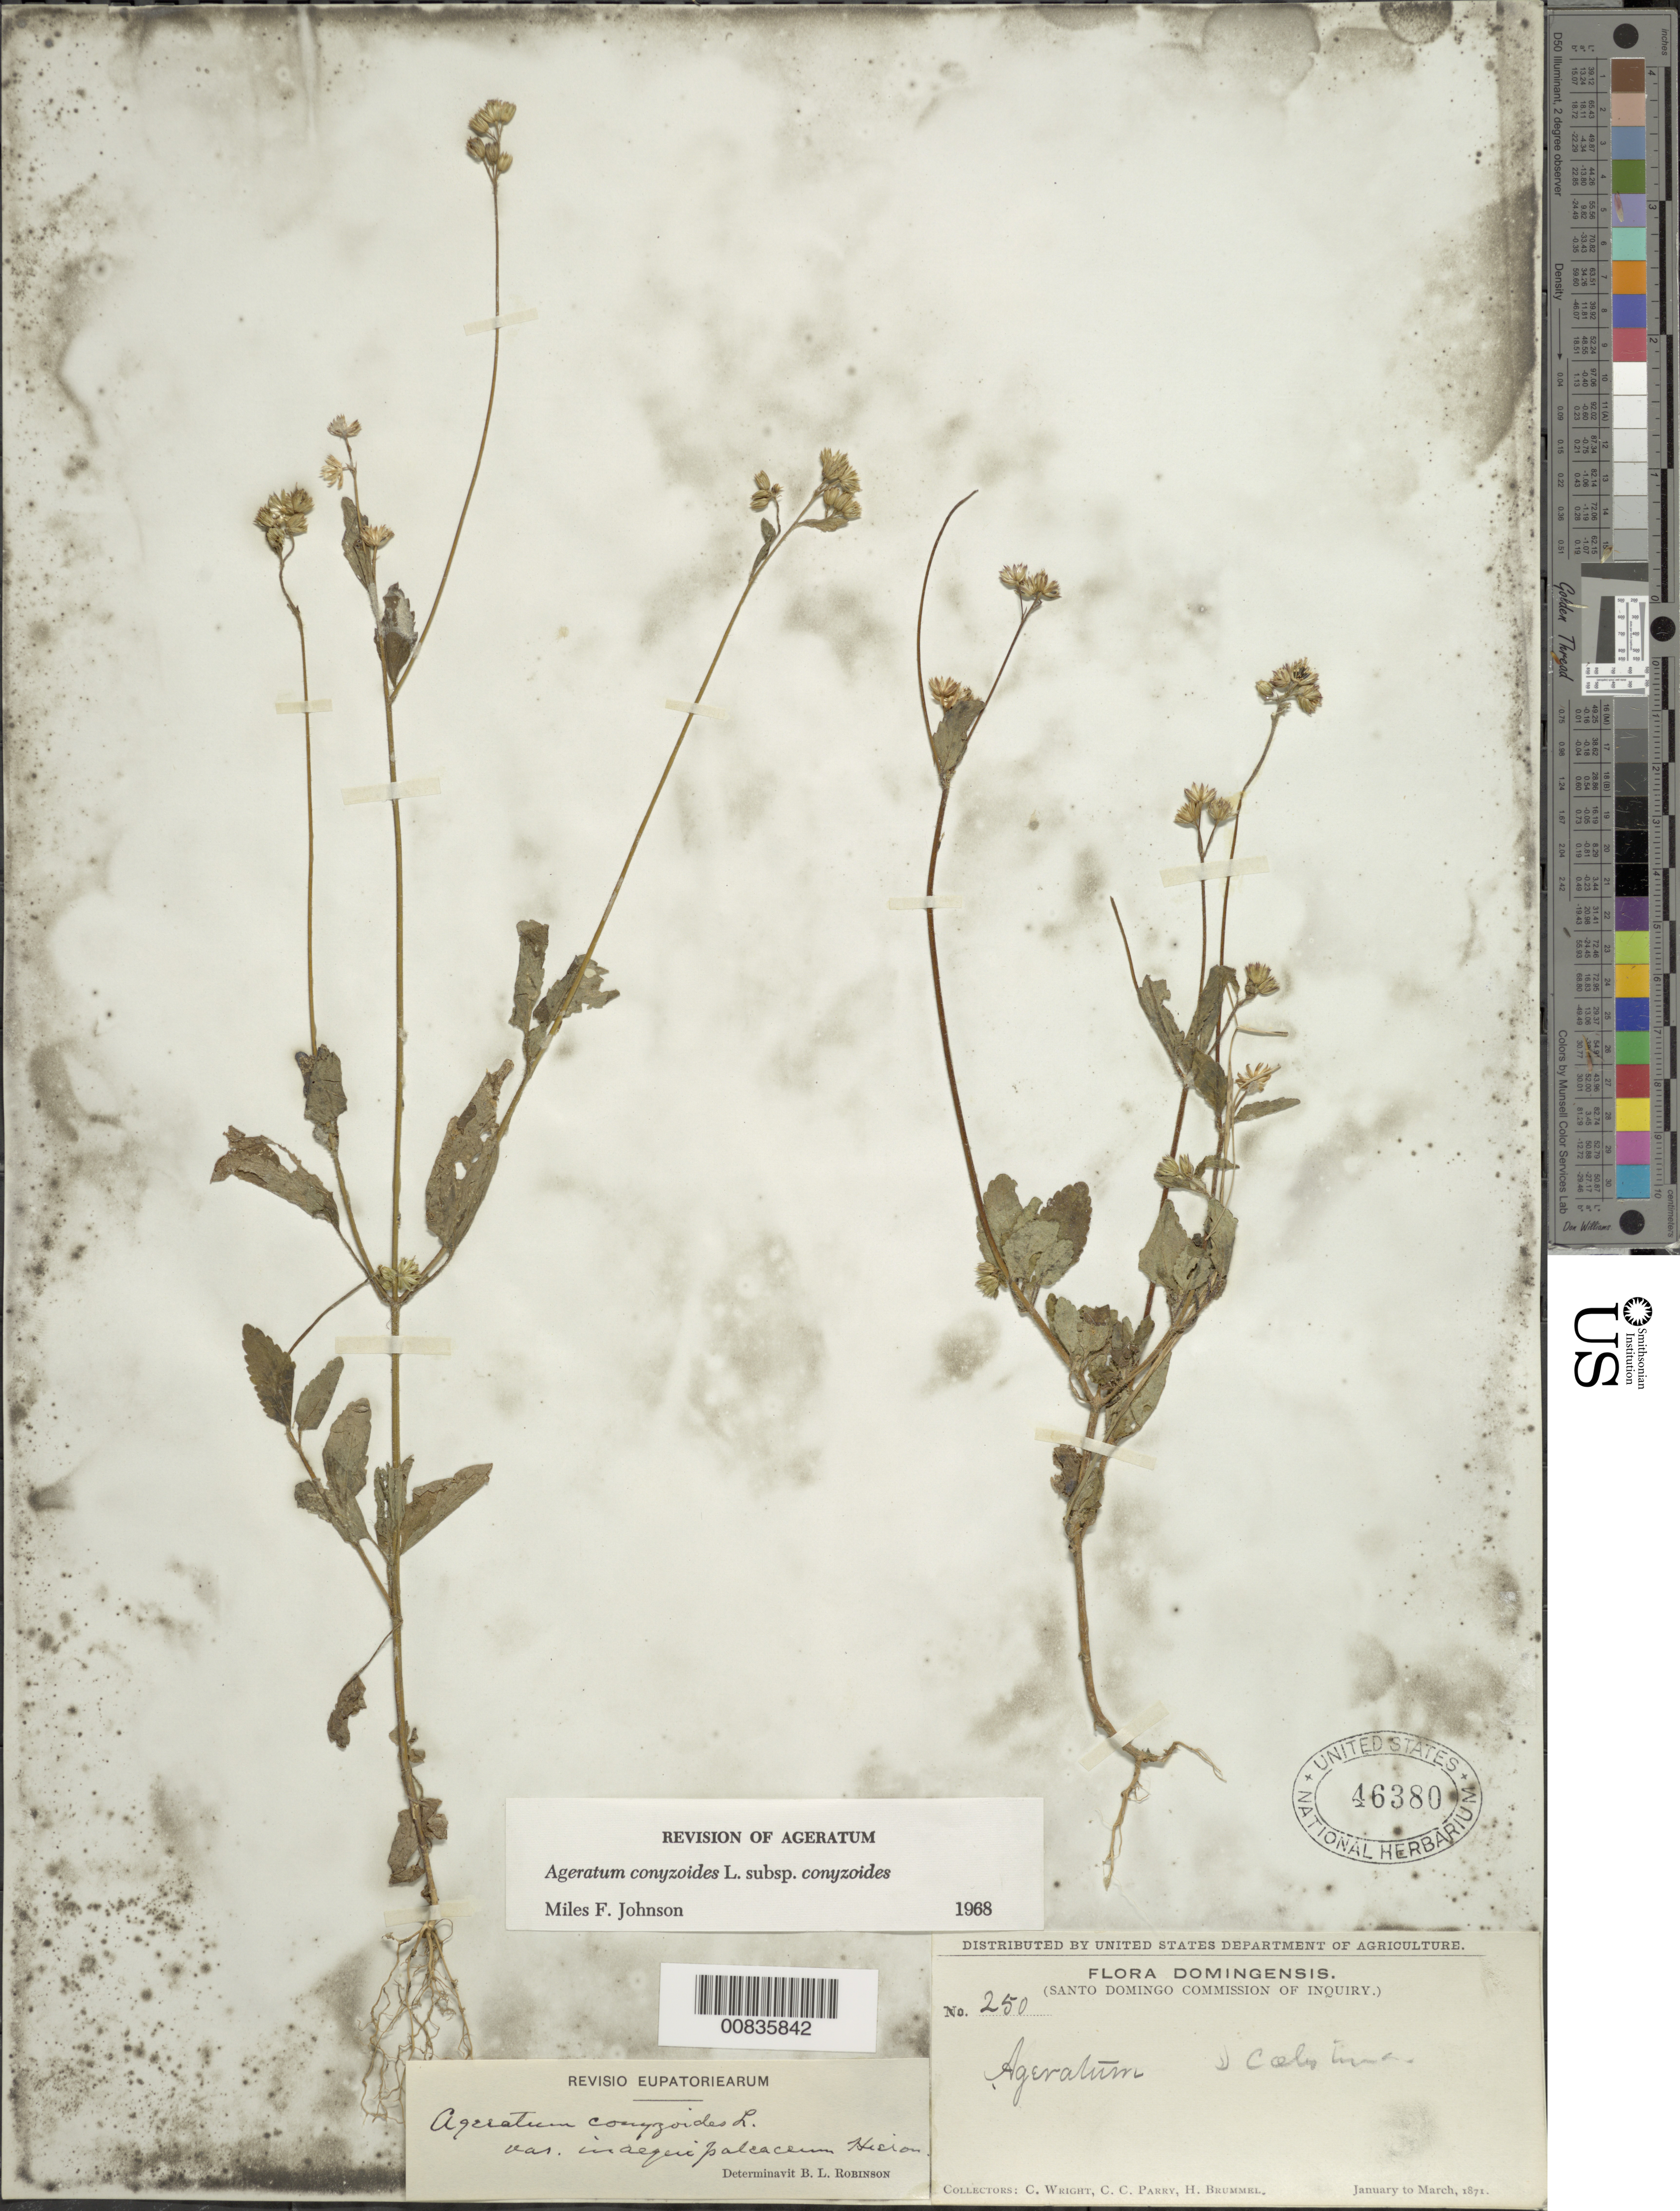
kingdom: Plantae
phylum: Tracheophyta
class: Magnoliopsida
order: Asterales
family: Asteraceae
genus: Ageratum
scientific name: Ageratum conyzoides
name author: L.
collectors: C. Wright, C. C. Parry & H. Brummel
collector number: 250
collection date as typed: Jan 1871 to -- Mar 1871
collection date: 1871-01/1871-03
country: Dominican Republic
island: Hispaniola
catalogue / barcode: US 46380